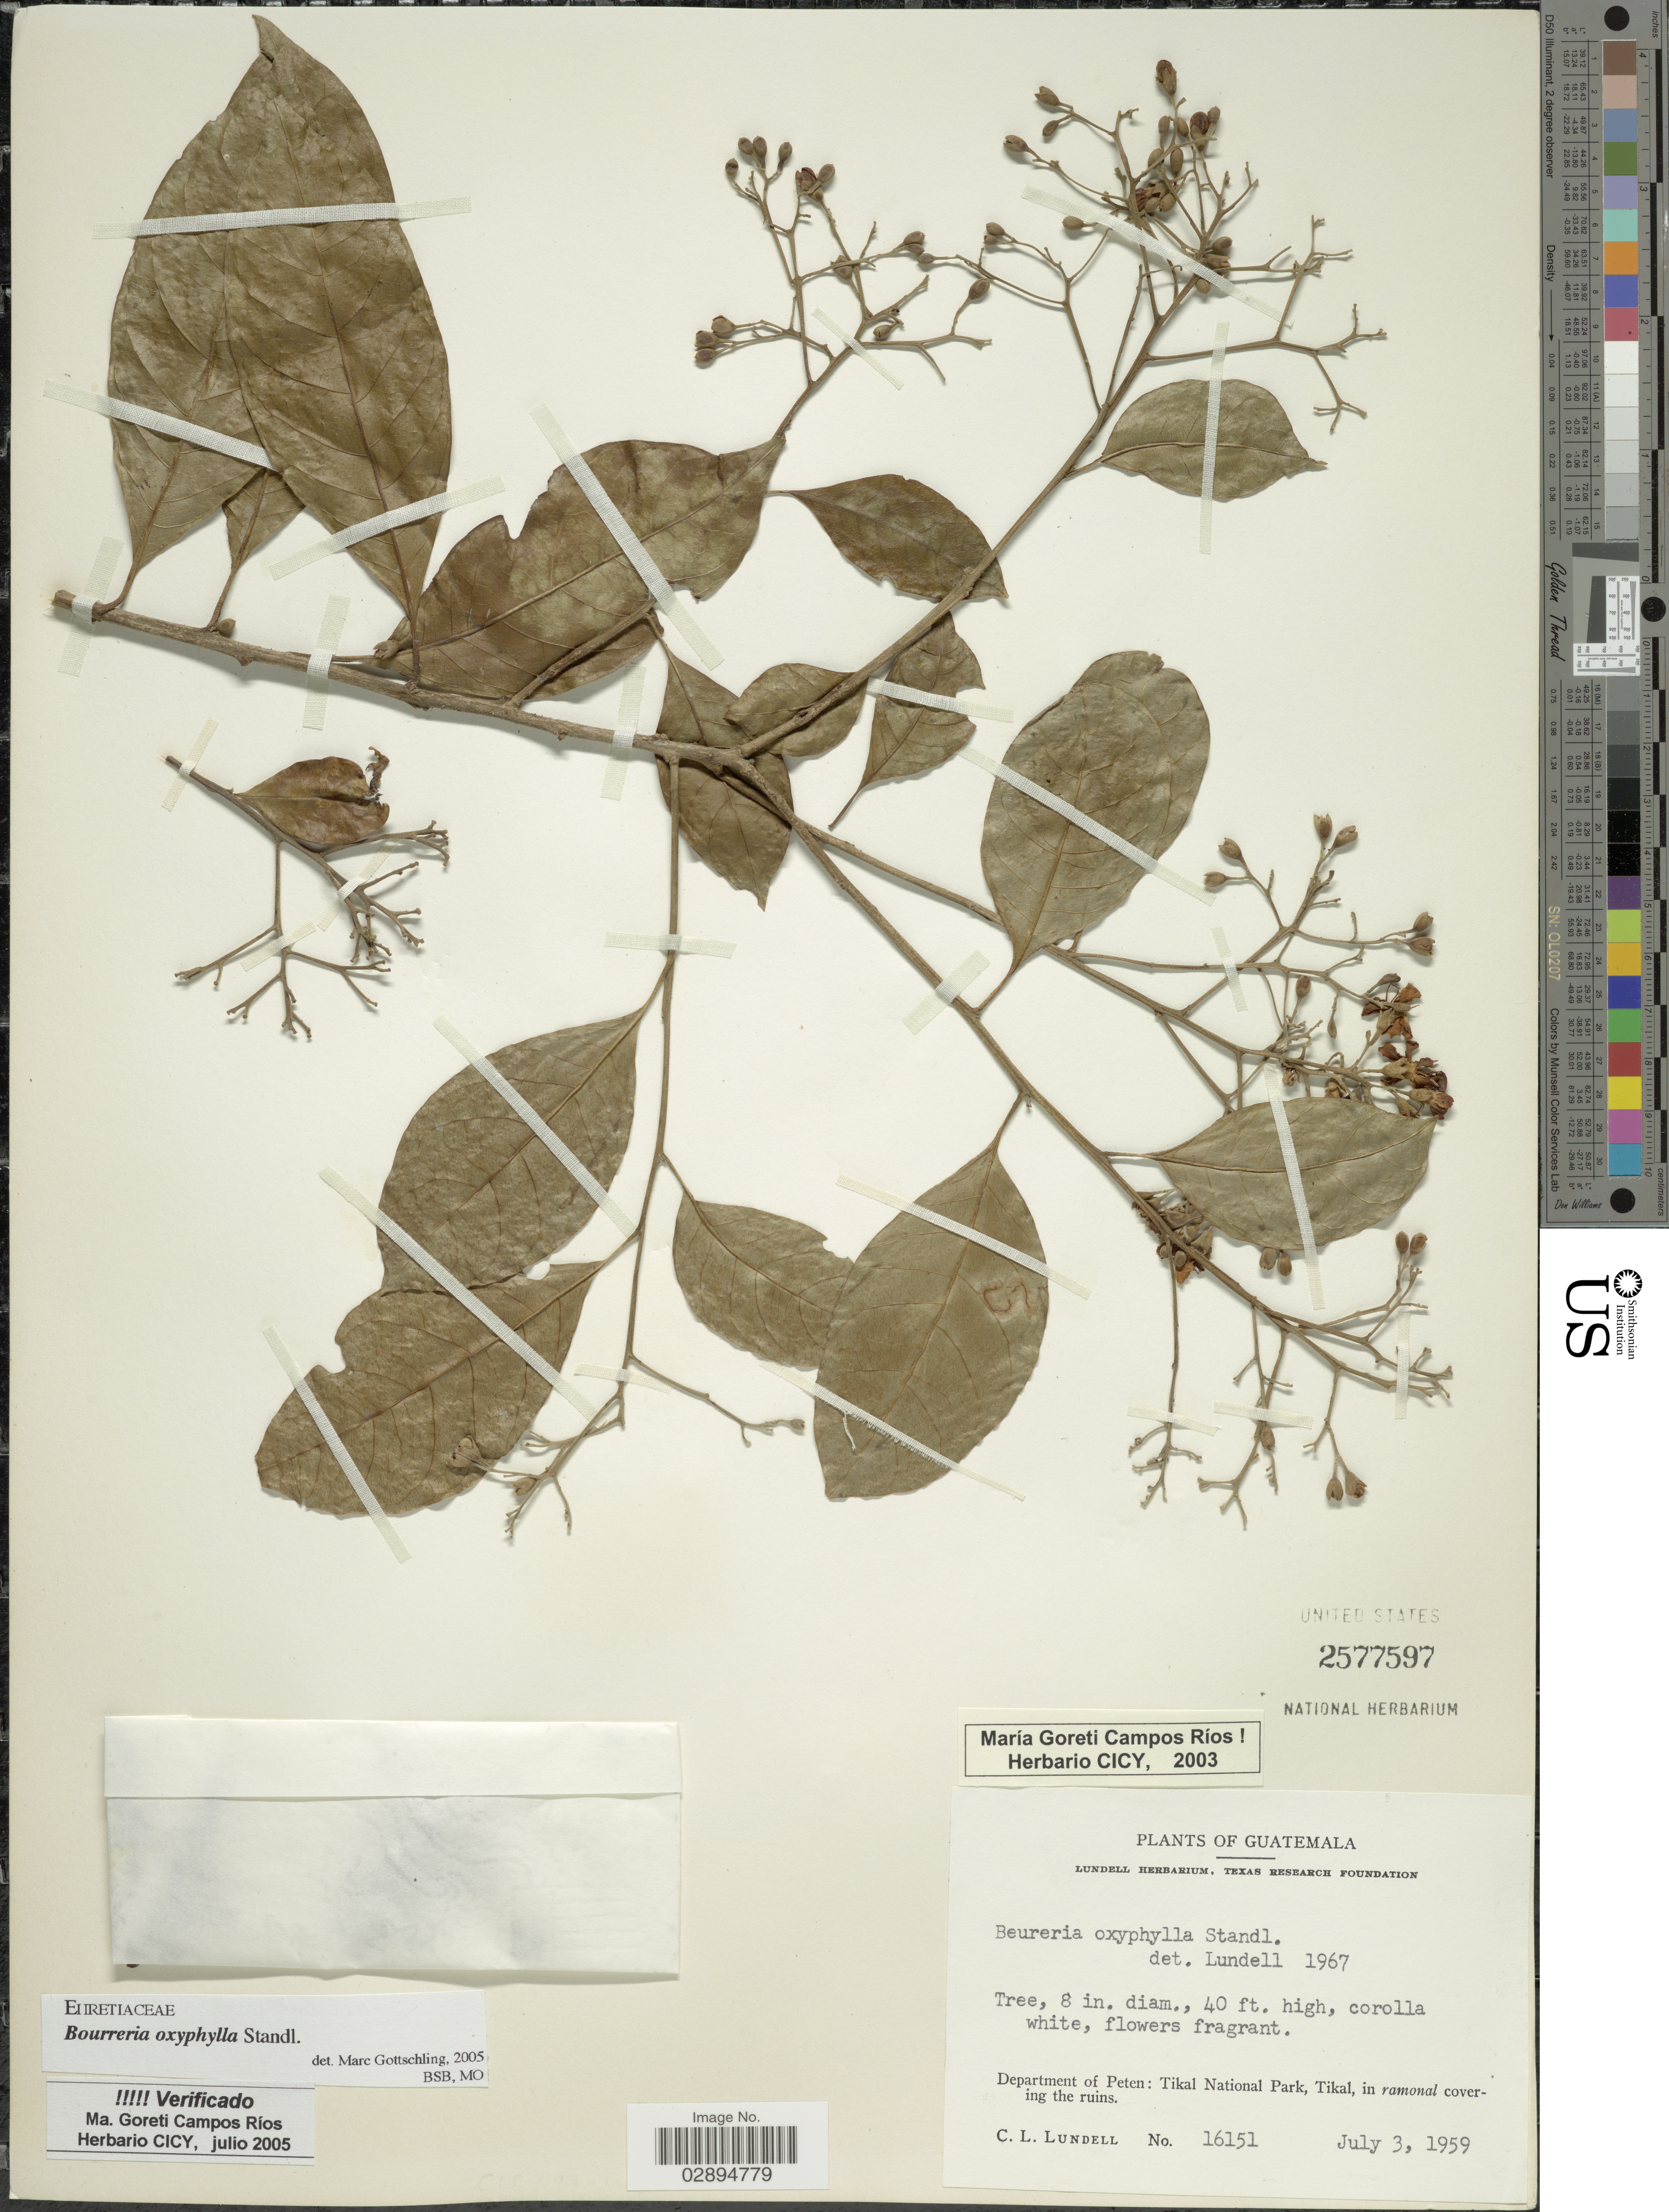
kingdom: Plantae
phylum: Tracheophyta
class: Magnoliopsida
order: Boraginales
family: Ehretiaceae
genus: Bourreria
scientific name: Bourreria oxyphylla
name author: Standl.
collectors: C. L. Lundell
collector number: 16151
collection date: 1959-07-03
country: Guatemala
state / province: El Petén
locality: Department of Peten: Tikal National Park, Tikal, in ramonal covering the ruins.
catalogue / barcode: US 2577597